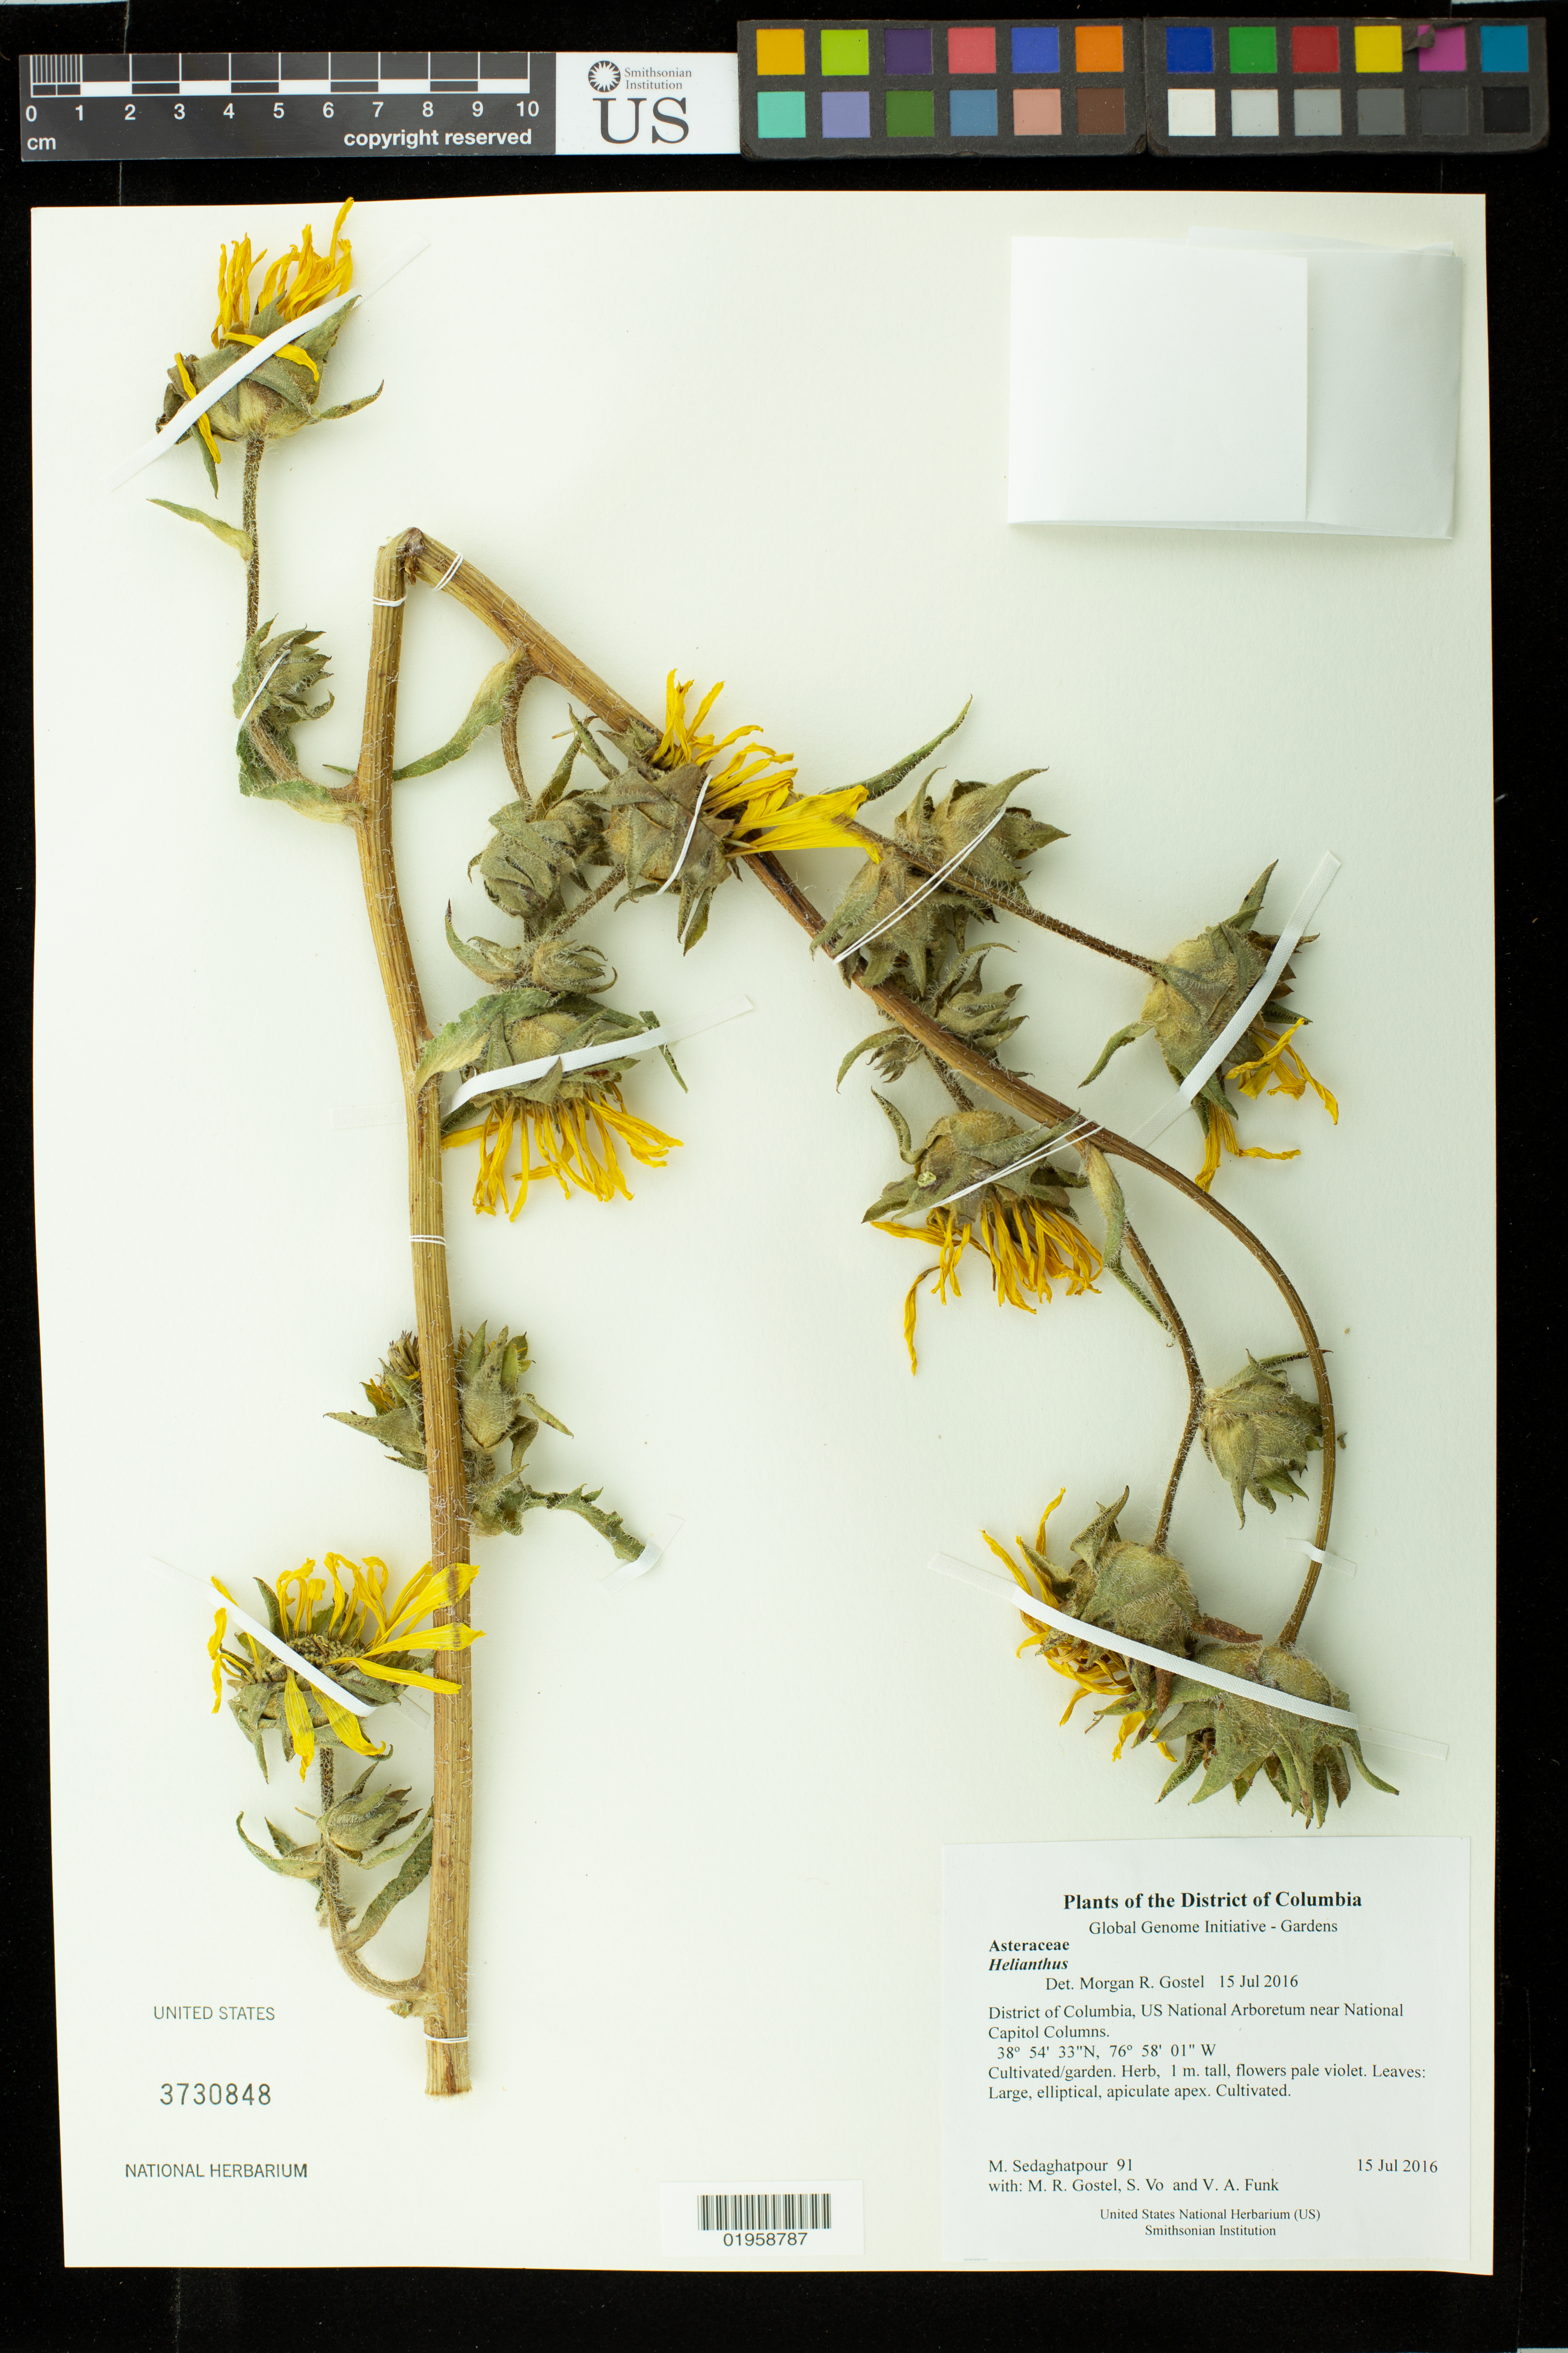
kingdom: Plantae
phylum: Tracheophyta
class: Magnoliopsida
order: Asterales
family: Asteraceae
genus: Helianthus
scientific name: Helianthus sp.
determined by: Gostel, Morgan R., (BRIT), Botanical Research Institute of Texas (UNITED STATES)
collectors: M. Sedaghatpour, M. R. Gostel, S. Vo & V. Funk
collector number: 91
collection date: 2016-07-15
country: United States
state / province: District of Columbia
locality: US National Arboretum near National Capitol Columns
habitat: Cultivated/garden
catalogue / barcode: US 3730848